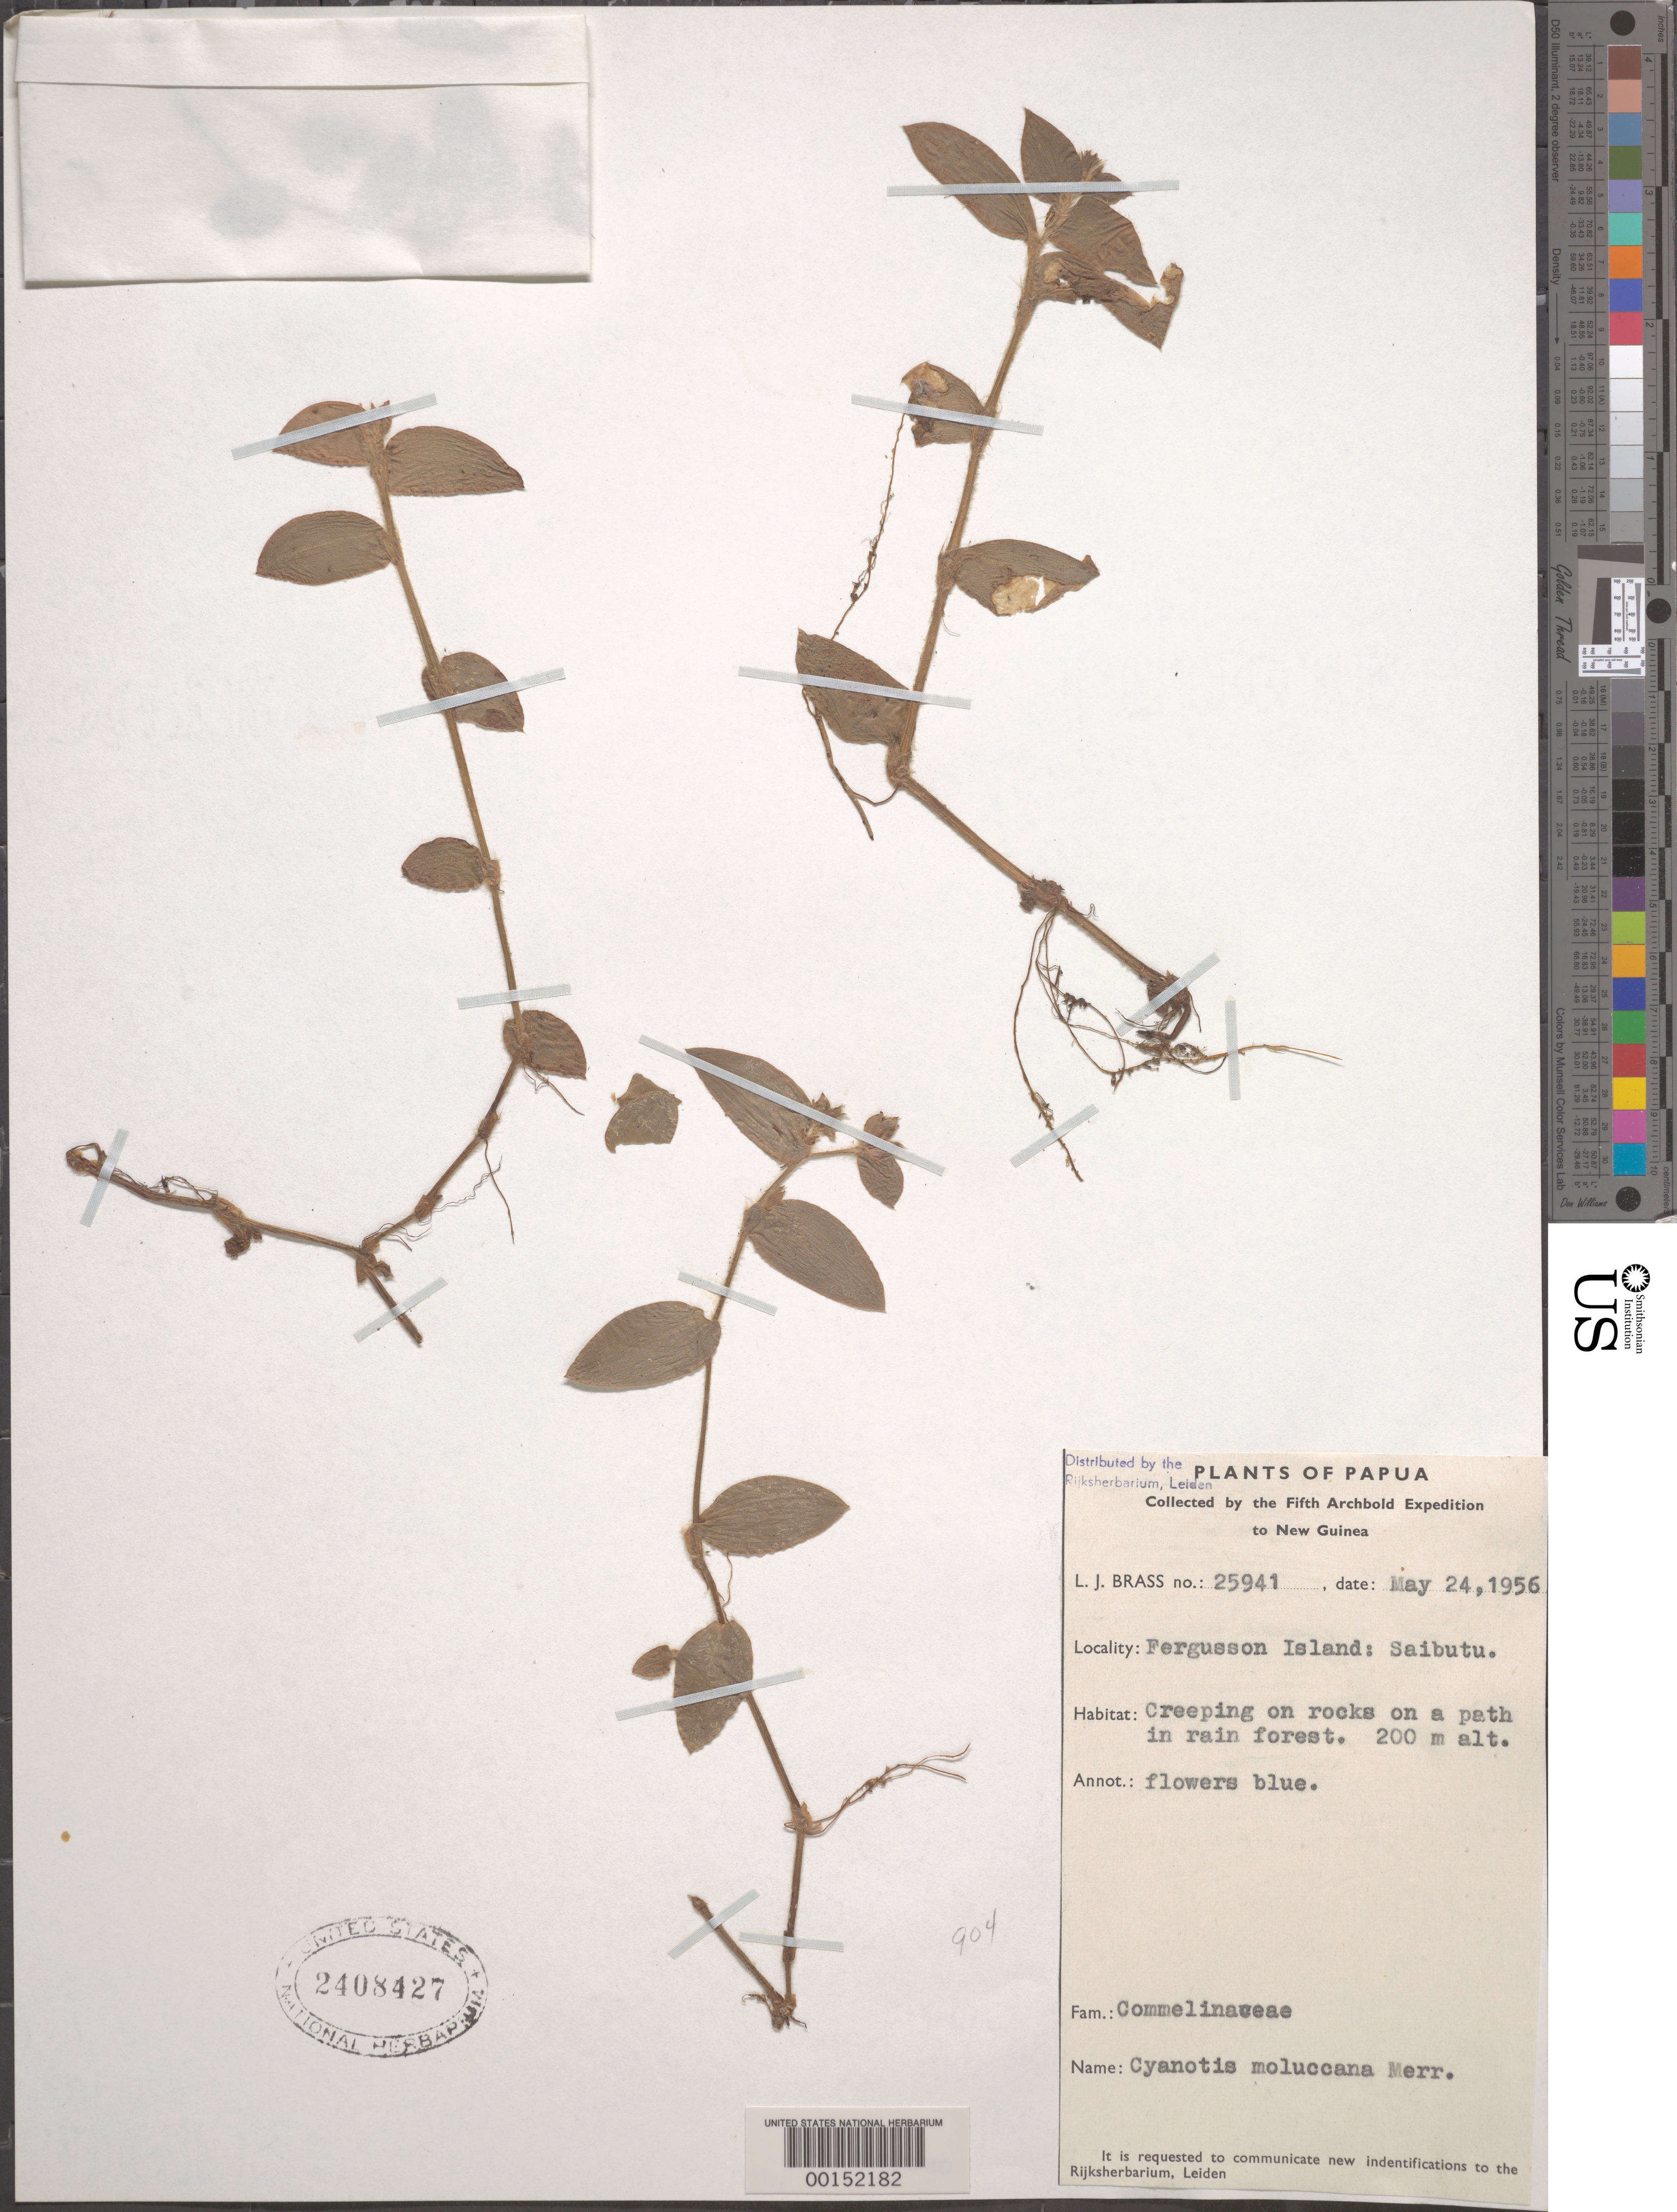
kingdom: Plantae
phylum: Tracheophyta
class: Liliopsida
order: Commelinales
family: Commelinaceae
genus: Belosynapsis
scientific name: Belosynapsis moluccana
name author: (Roxb.) C.E.C. Fisch.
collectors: L. J. Brass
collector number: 25941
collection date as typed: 24 May 1956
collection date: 1956-05-24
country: Papua New Guinea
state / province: Milne Bay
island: Fergusson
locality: Fergusson island, saibutu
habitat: Rcks on path; rainforest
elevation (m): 200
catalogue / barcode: US 2408427